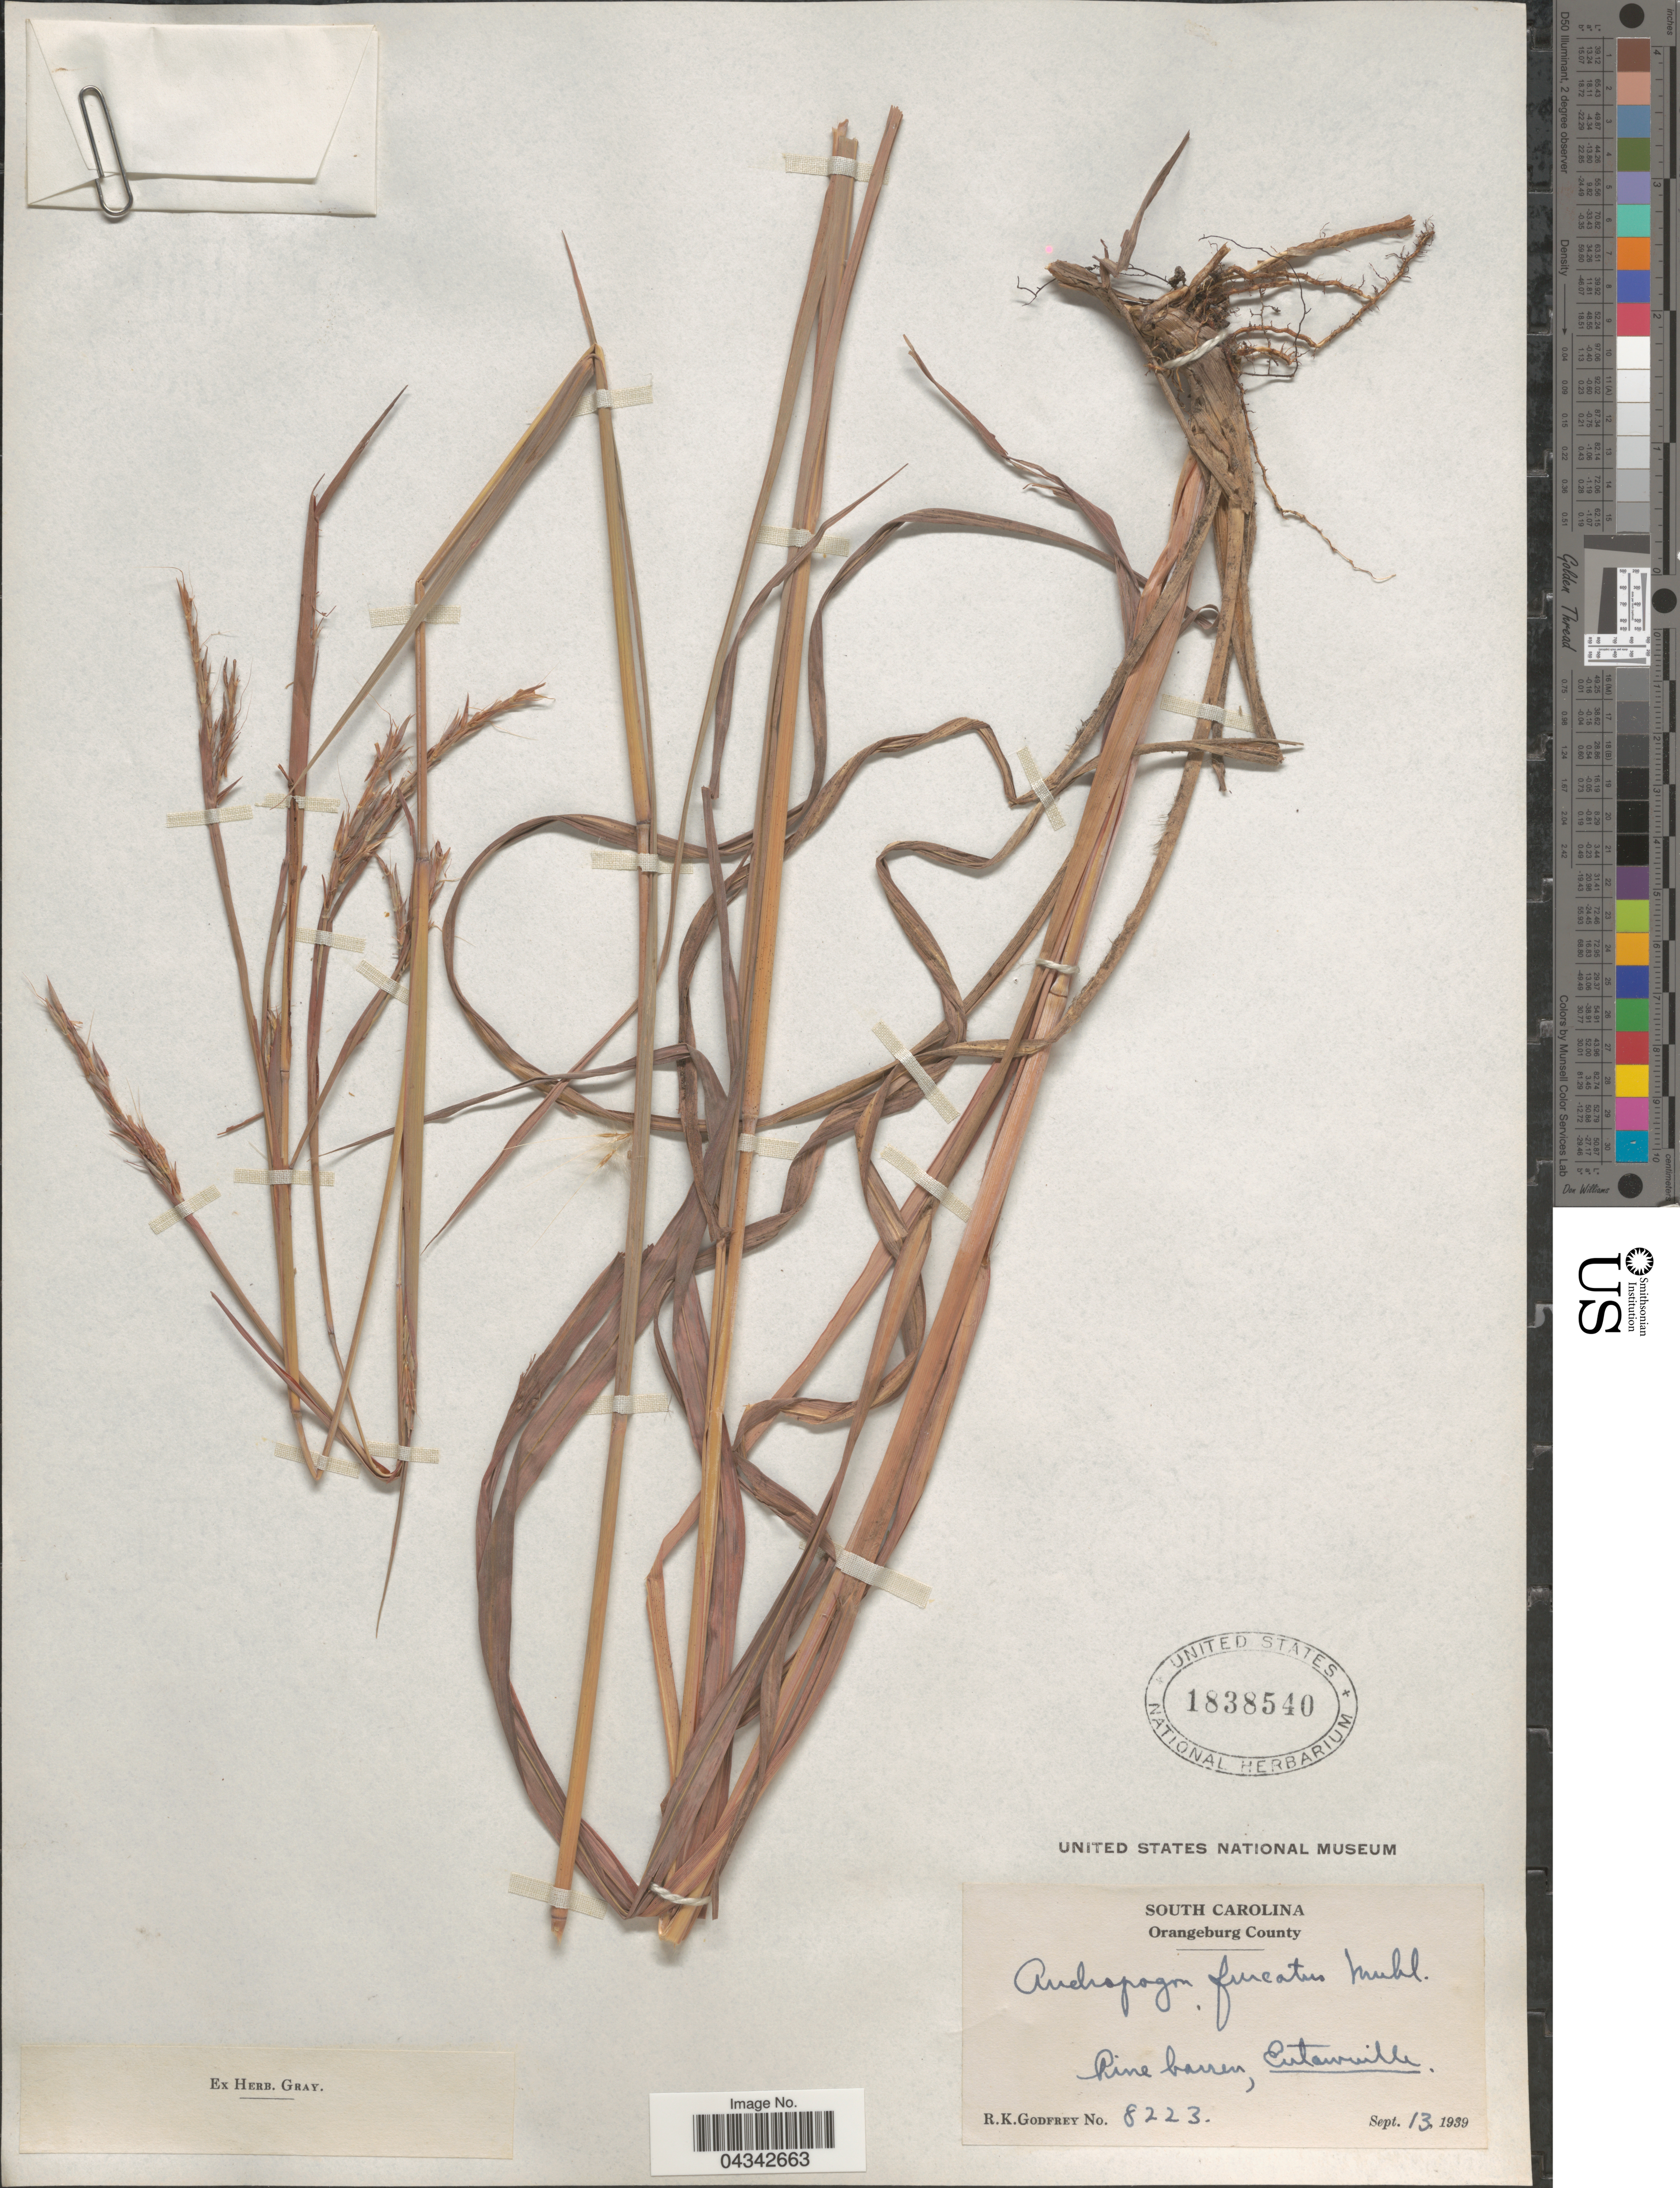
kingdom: Plantae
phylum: Tracheophyta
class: Liliopsida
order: Poales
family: Poaceae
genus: Andropogon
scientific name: Andropogon gerardii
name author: Vitman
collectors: R. K. Godfrey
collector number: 8223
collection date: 1939-09-13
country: United States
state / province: South Carolina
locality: Orangeburg County. Eutawville.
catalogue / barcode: US 1838540